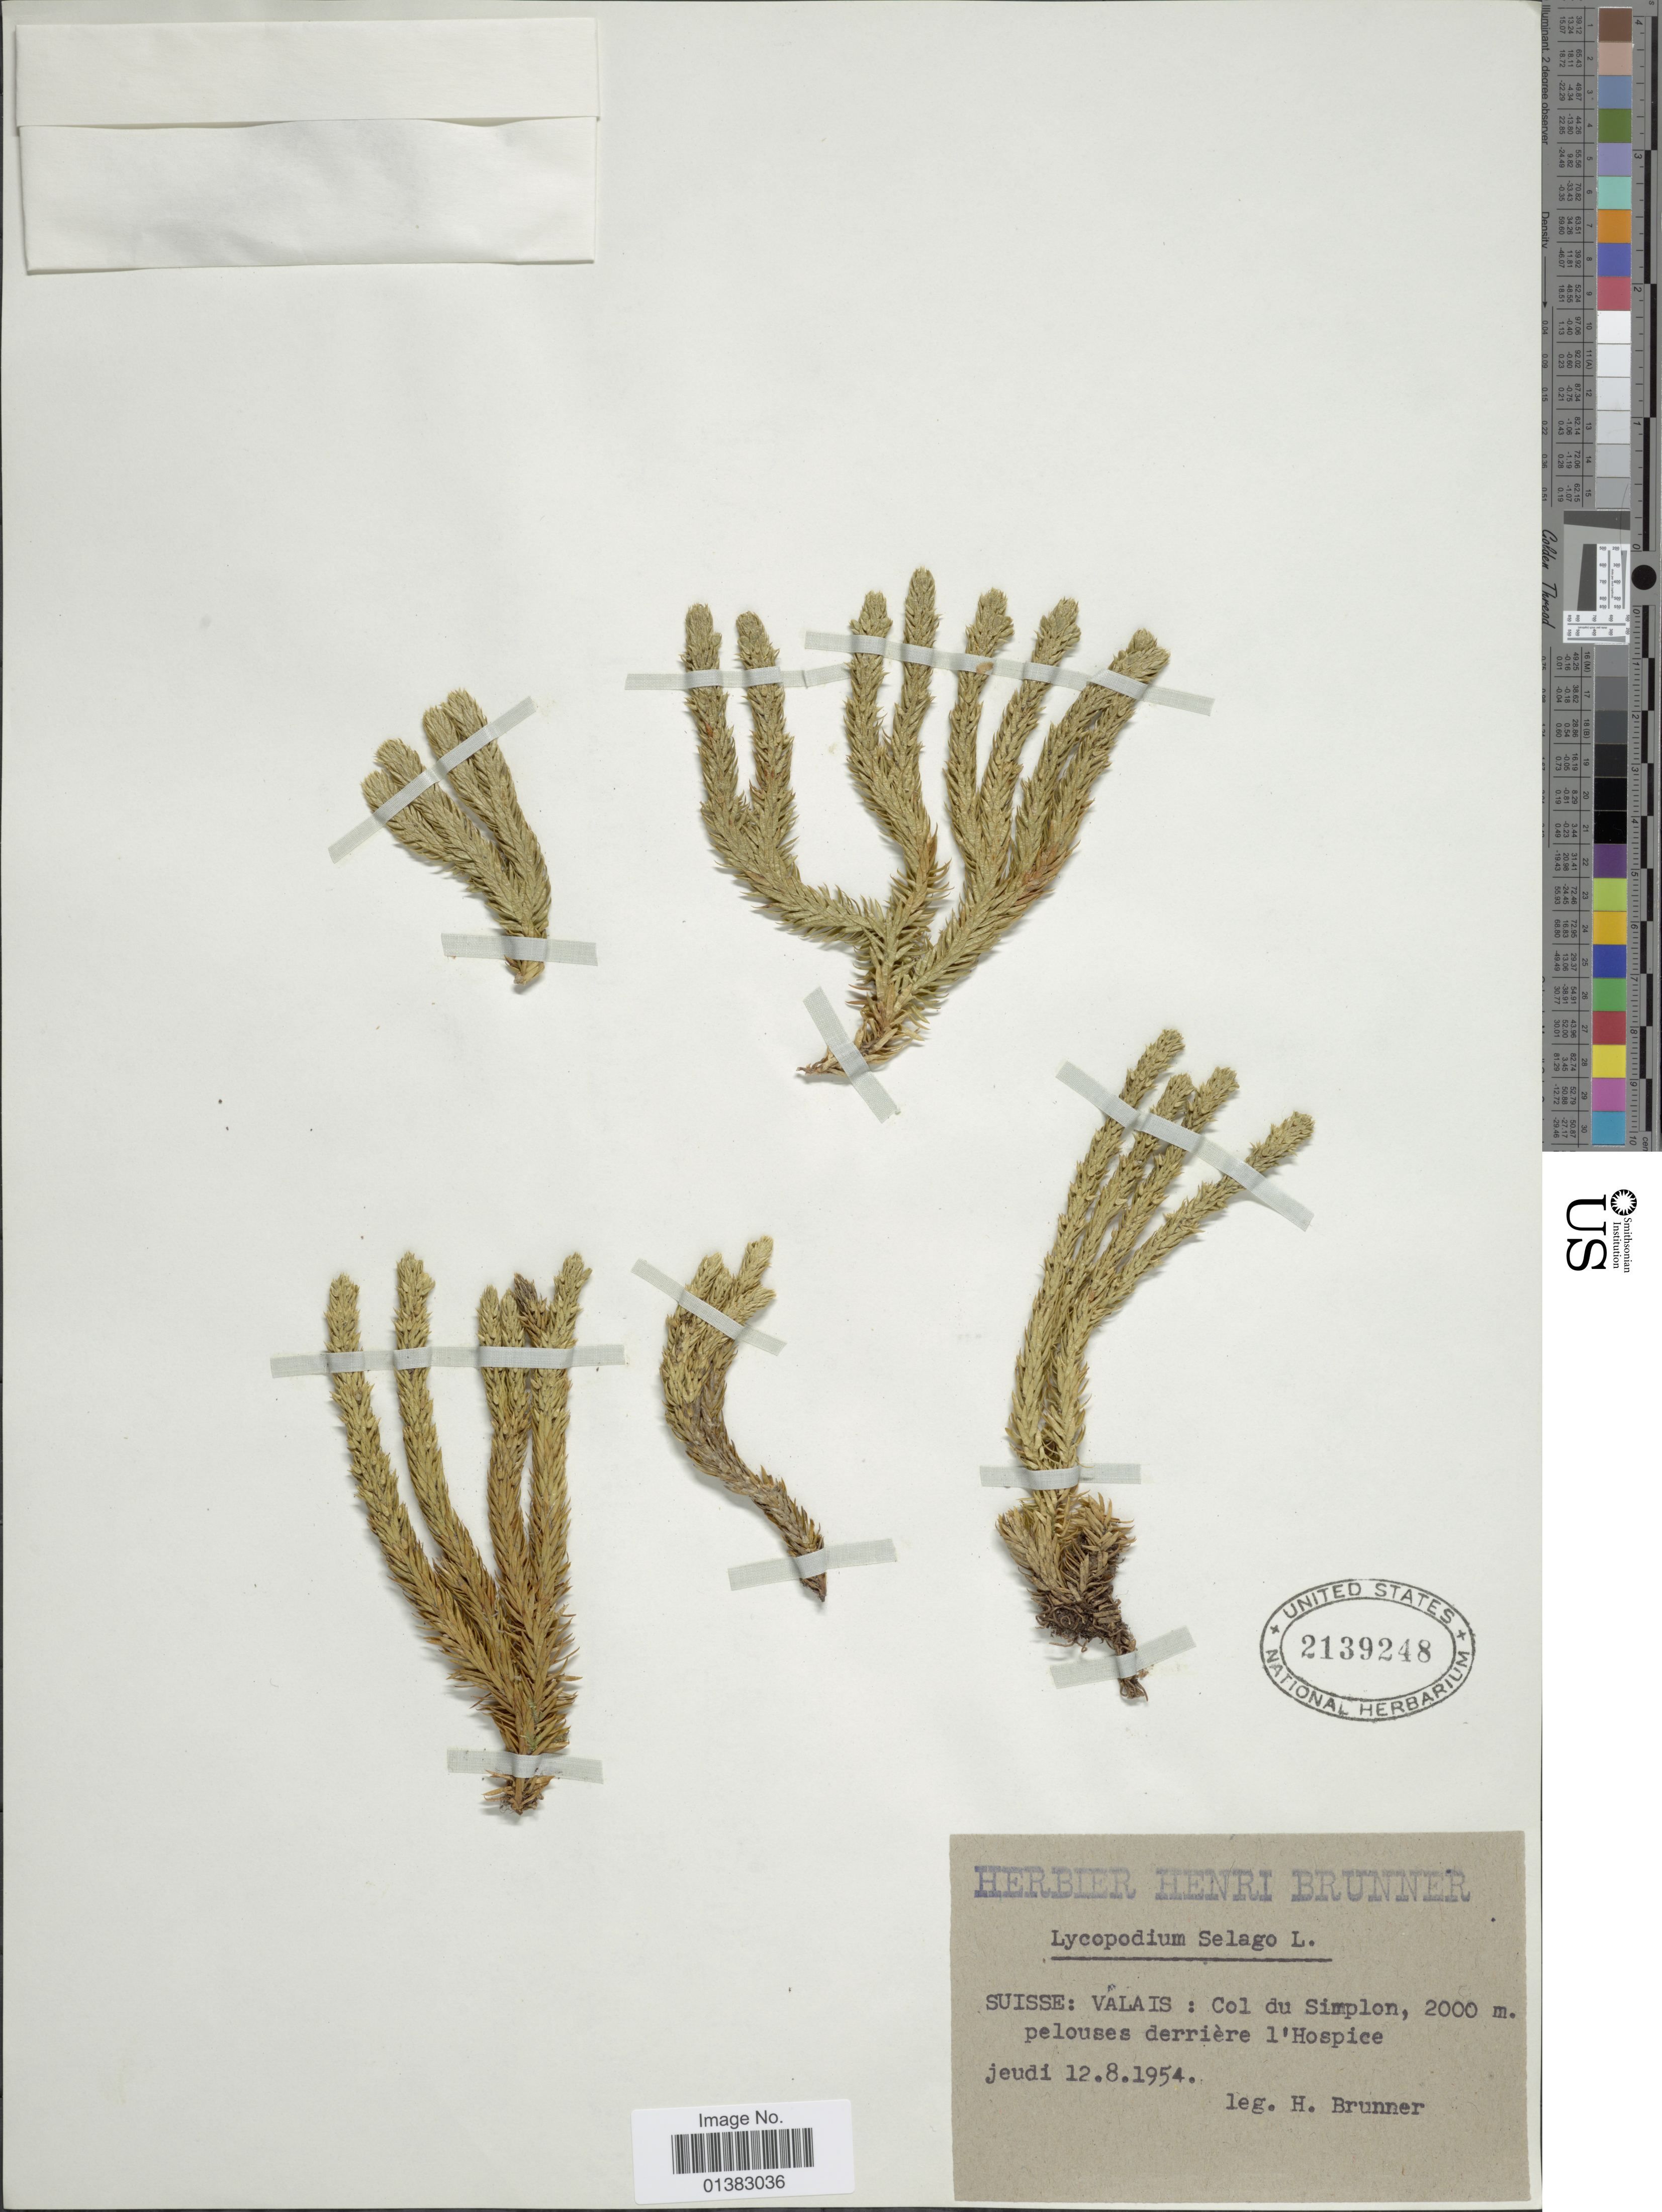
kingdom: Plantae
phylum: Tracheophyta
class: Lycopodiopsida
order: Lycopodiales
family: Lycopodiaceae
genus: Huperzia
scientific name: Huperzia selago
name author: (L.) Bernh. ex Schrank & Mart.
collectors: H. Brunner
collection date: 1954-08-12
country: Switzerland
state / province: Valais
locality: Suisse: Col du Simplon, pelouses derriere l' Hospice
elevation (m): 2000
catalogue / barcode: US 2139248